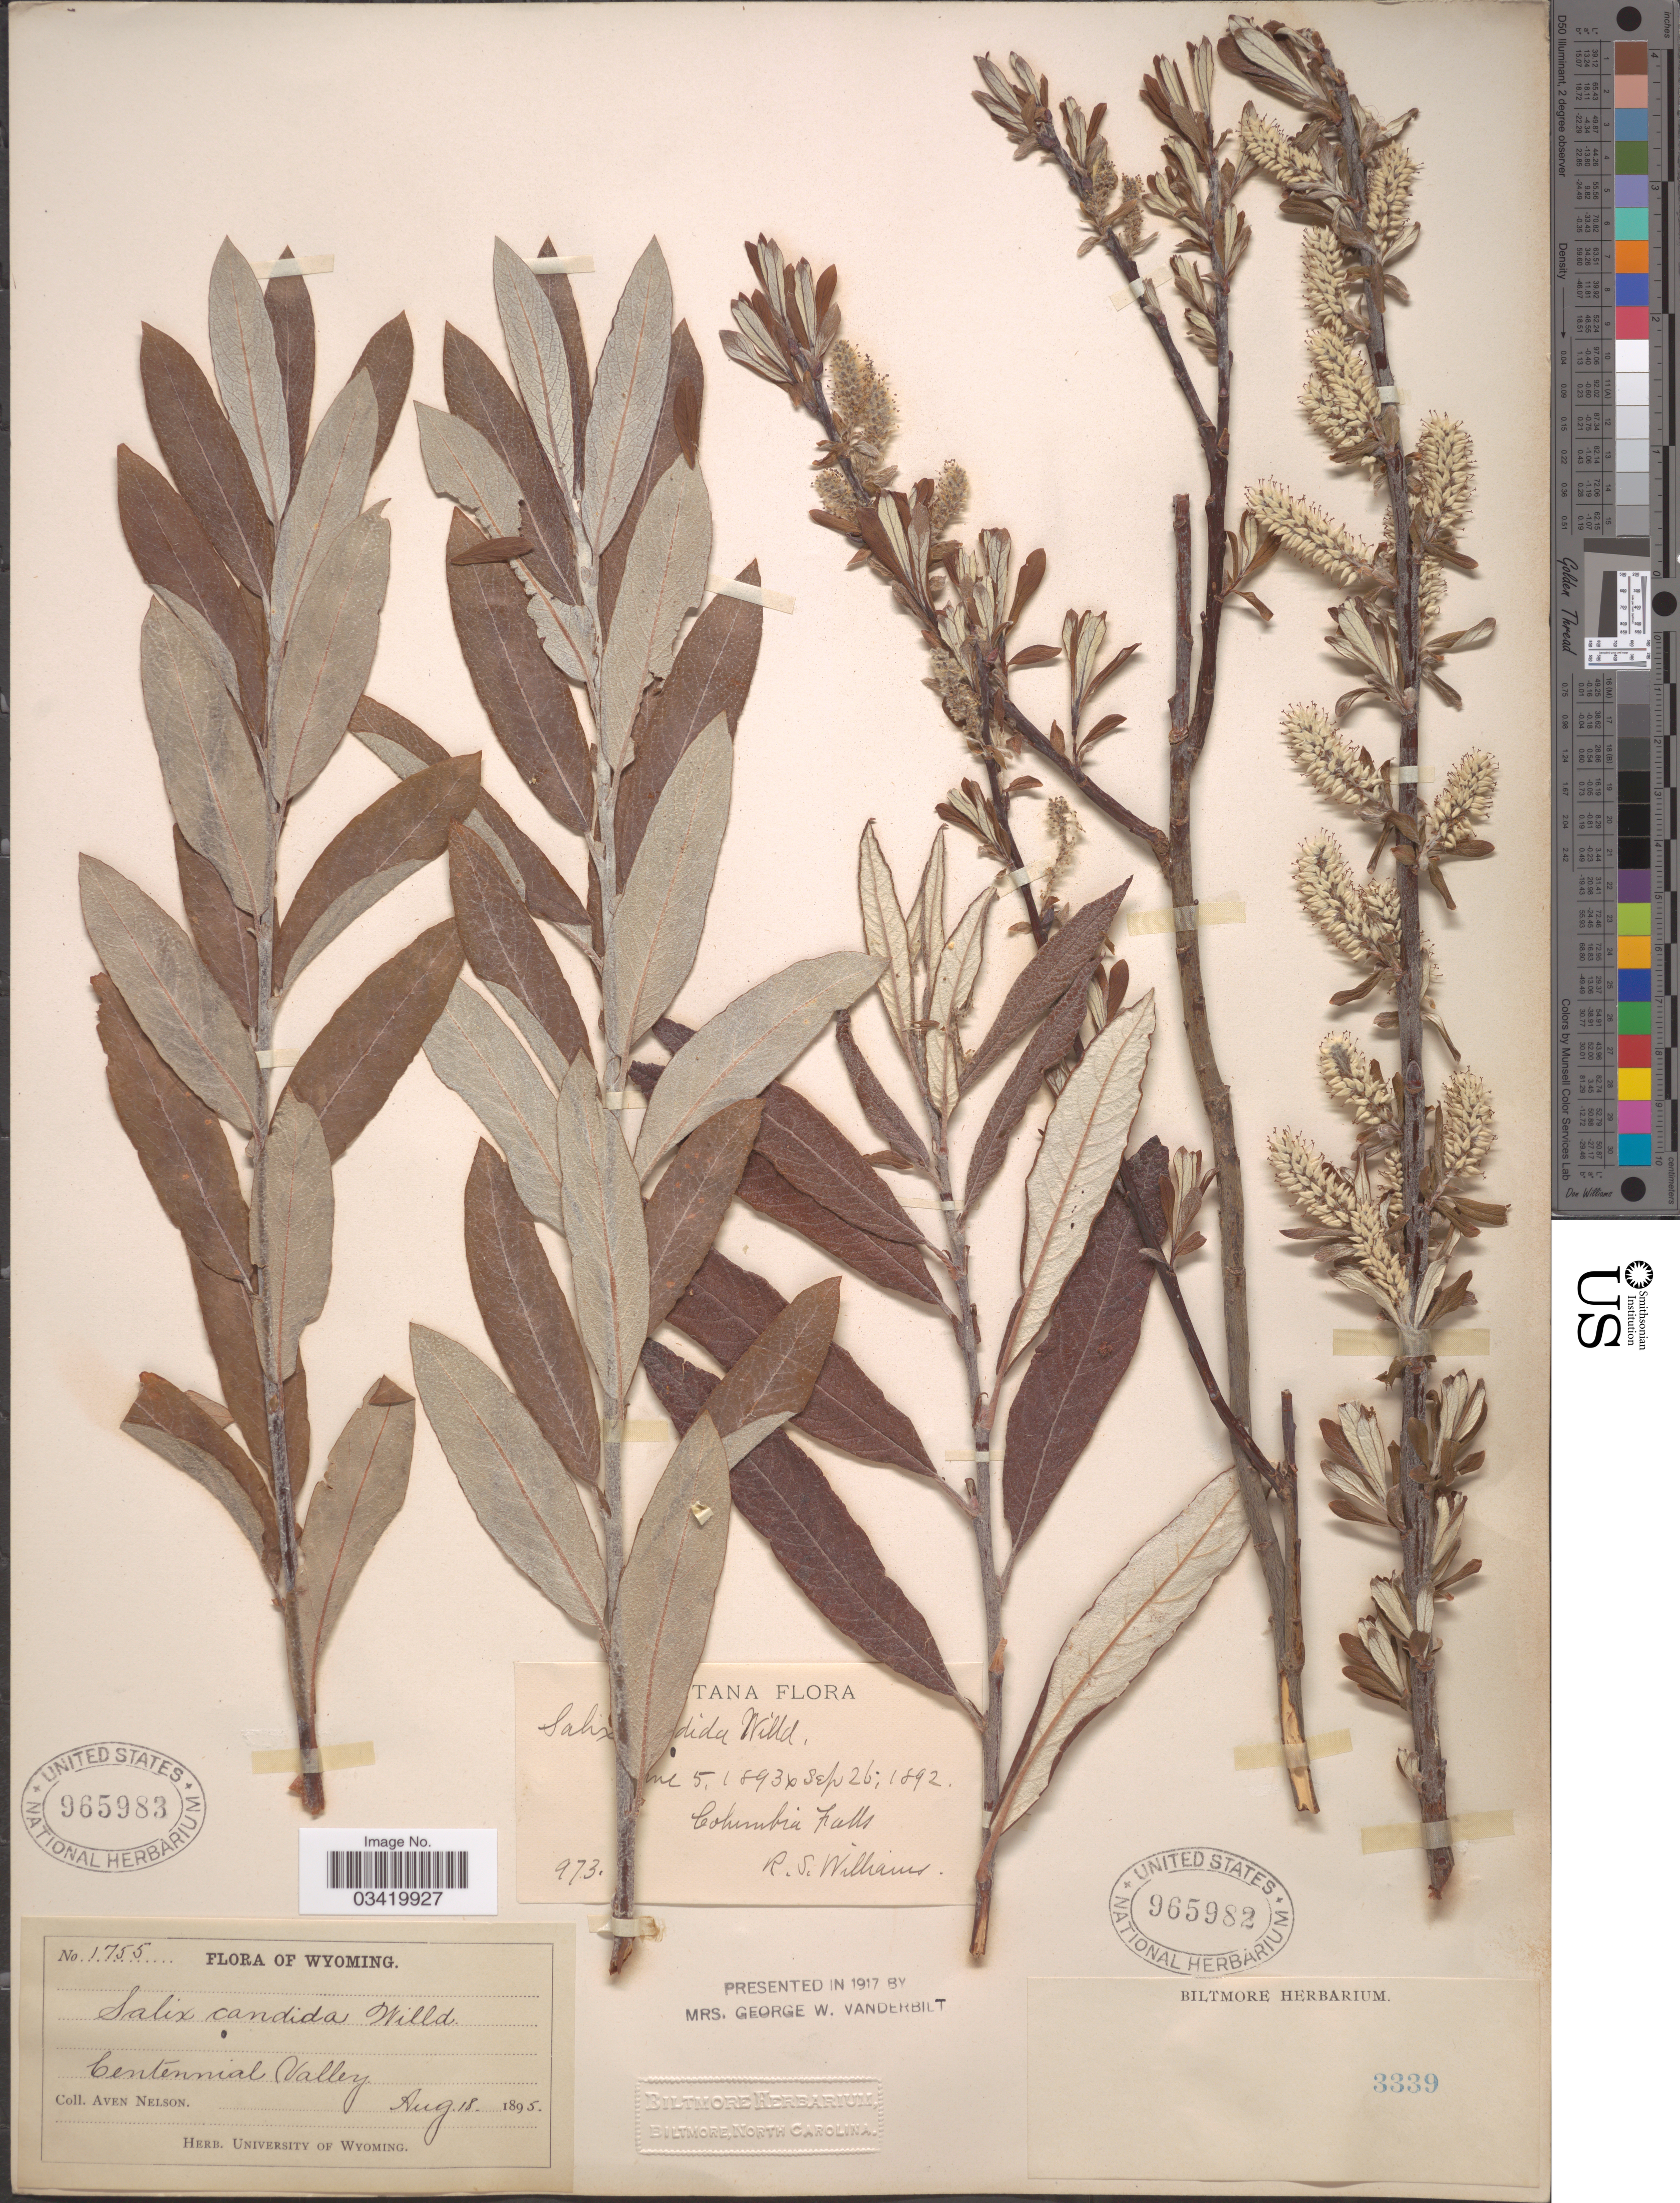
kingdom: Plantae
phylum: Tracheophyta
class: Magnoliopsida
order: Malpighiales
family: Salicaceae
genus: Salix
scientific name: Salix candida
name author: Flüggé ex Willd.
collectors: R. S. Williams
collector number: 973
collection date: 1892-09-26/1893-05-06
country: United States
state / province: Montana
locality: Columbia Falls.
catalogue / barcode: US 965982-2